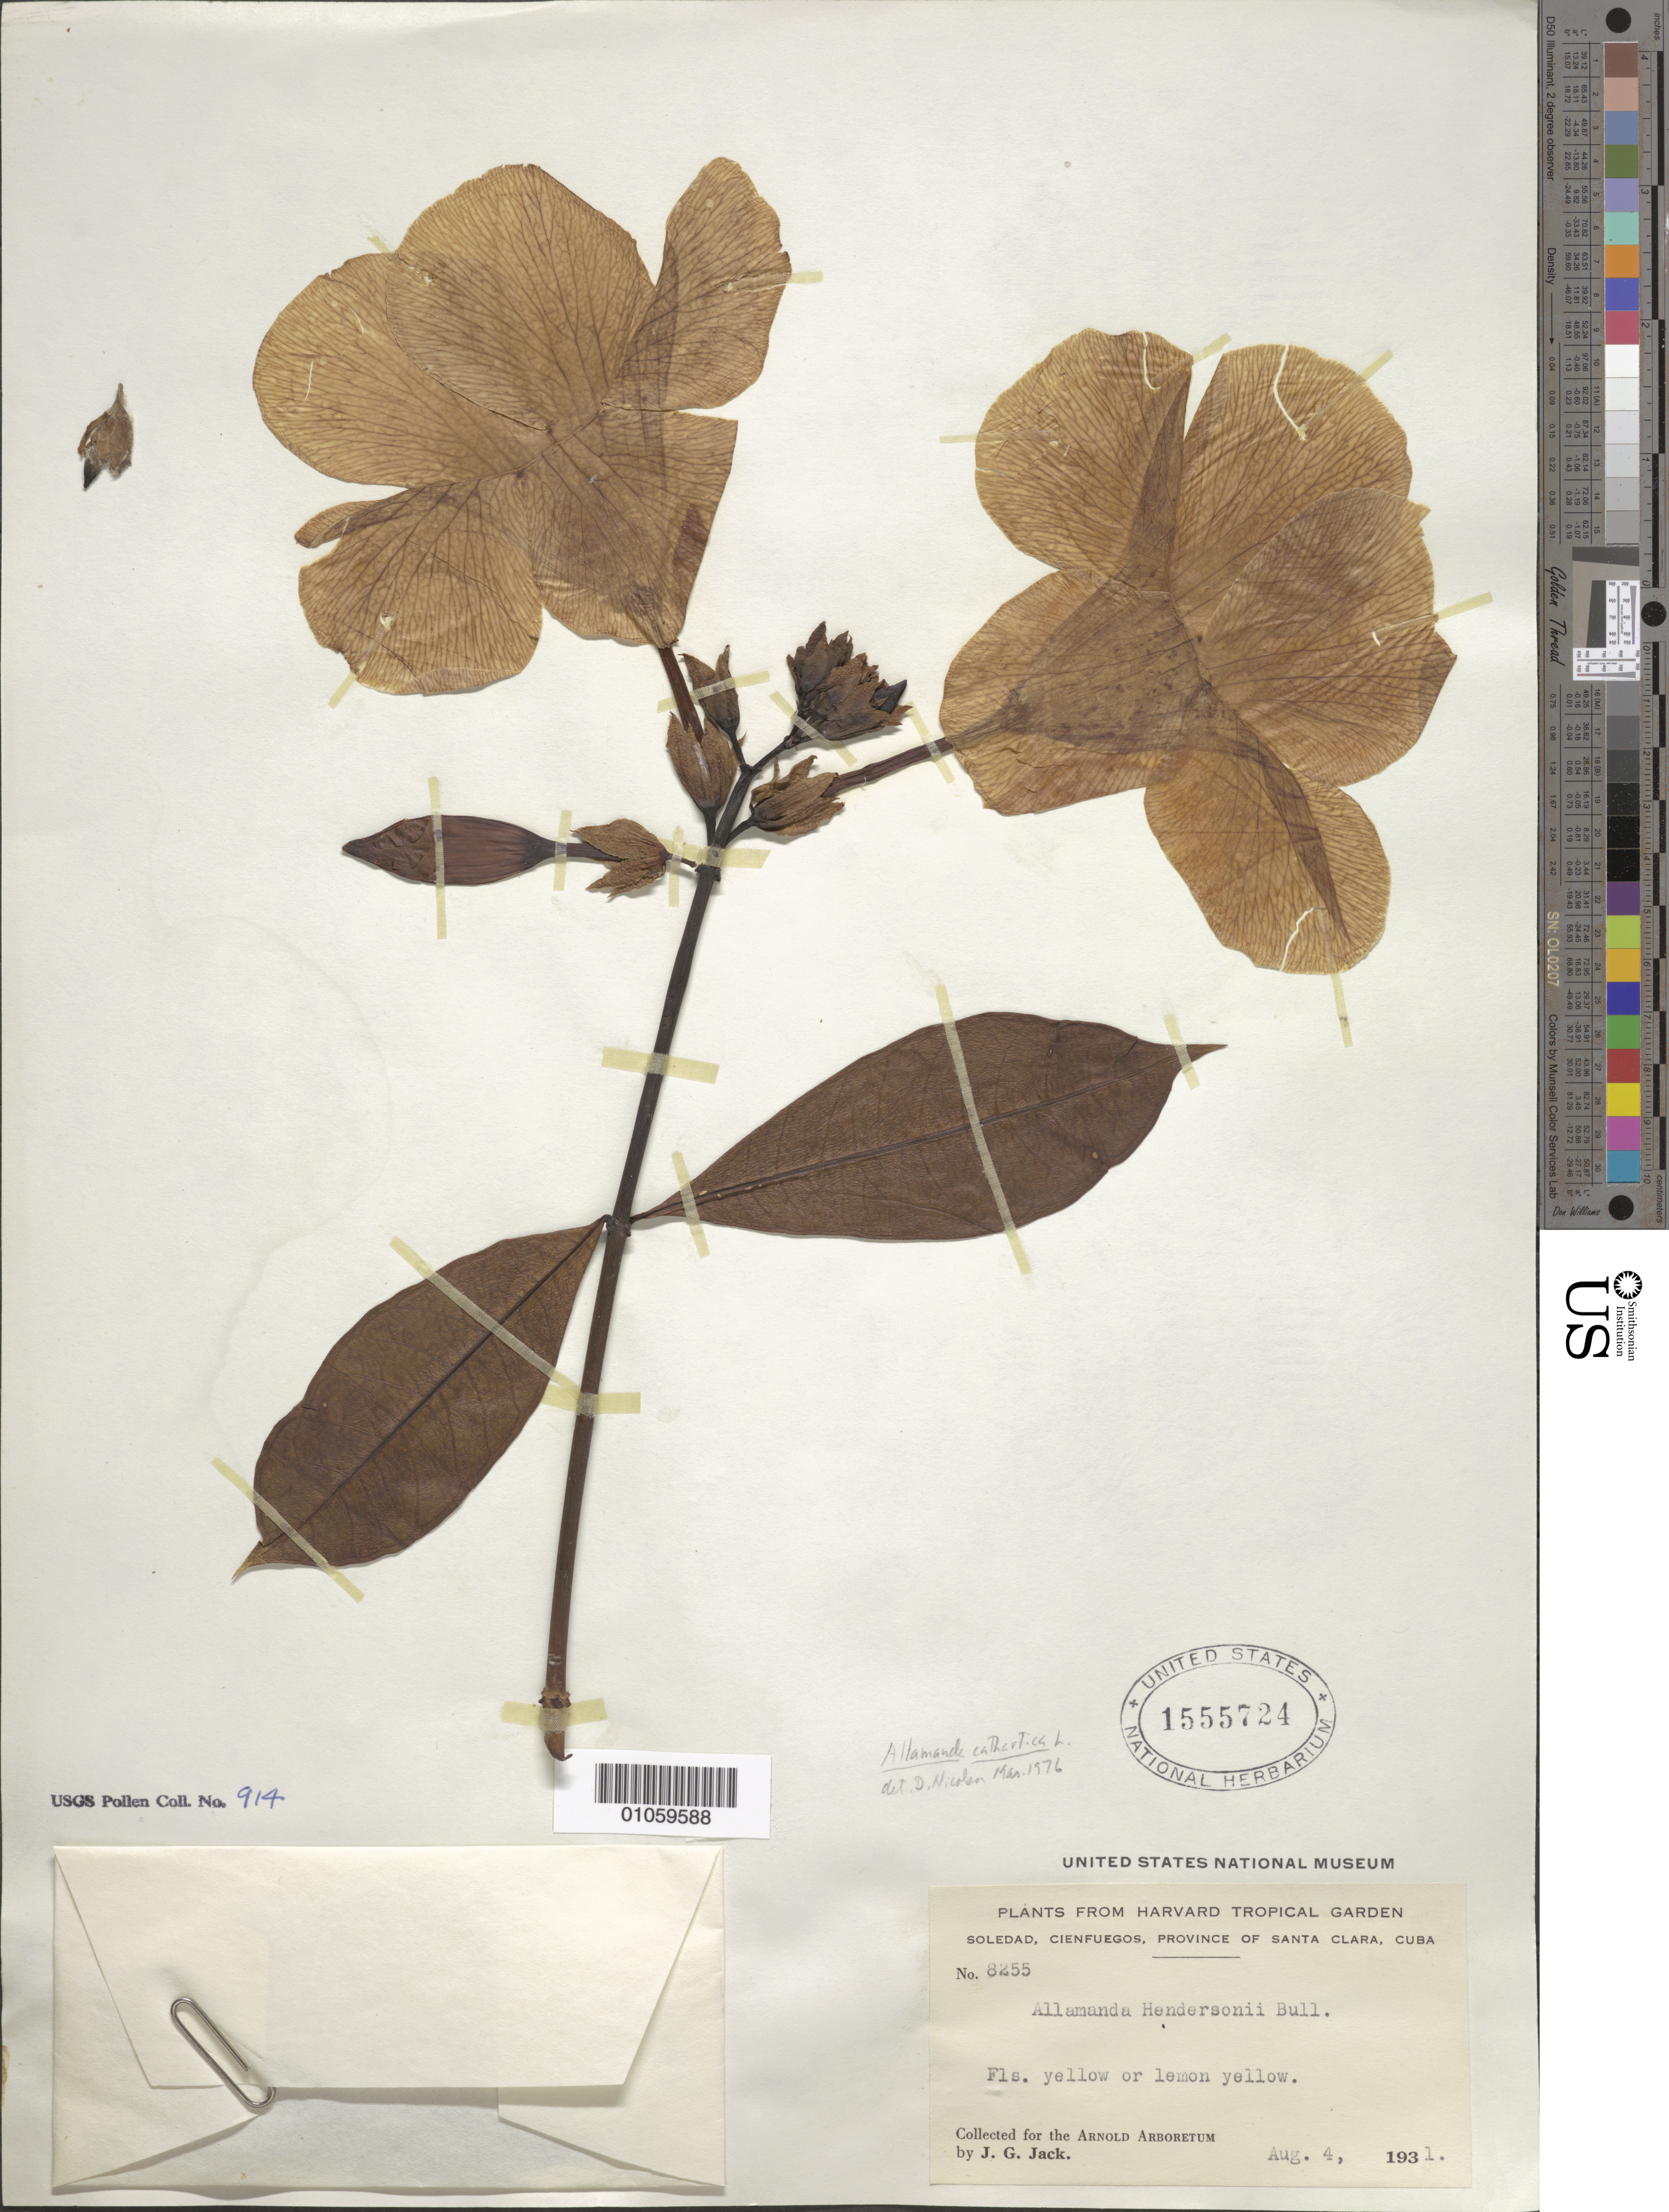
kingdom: Plantae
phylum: Tracheophyta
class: Magnoliopsida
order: Gentianales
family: Apocynaceae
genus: Allamanda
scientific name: Allamanda cathartica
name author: L.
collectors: J. G. Jack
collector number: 8255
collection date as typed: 04 Aug 1931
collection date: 1931-08-04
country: Cuba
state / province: Cienfuegos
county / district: Santa Clara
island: Cuba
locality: Soledad, Cienfuegos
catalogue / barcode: US 1555724